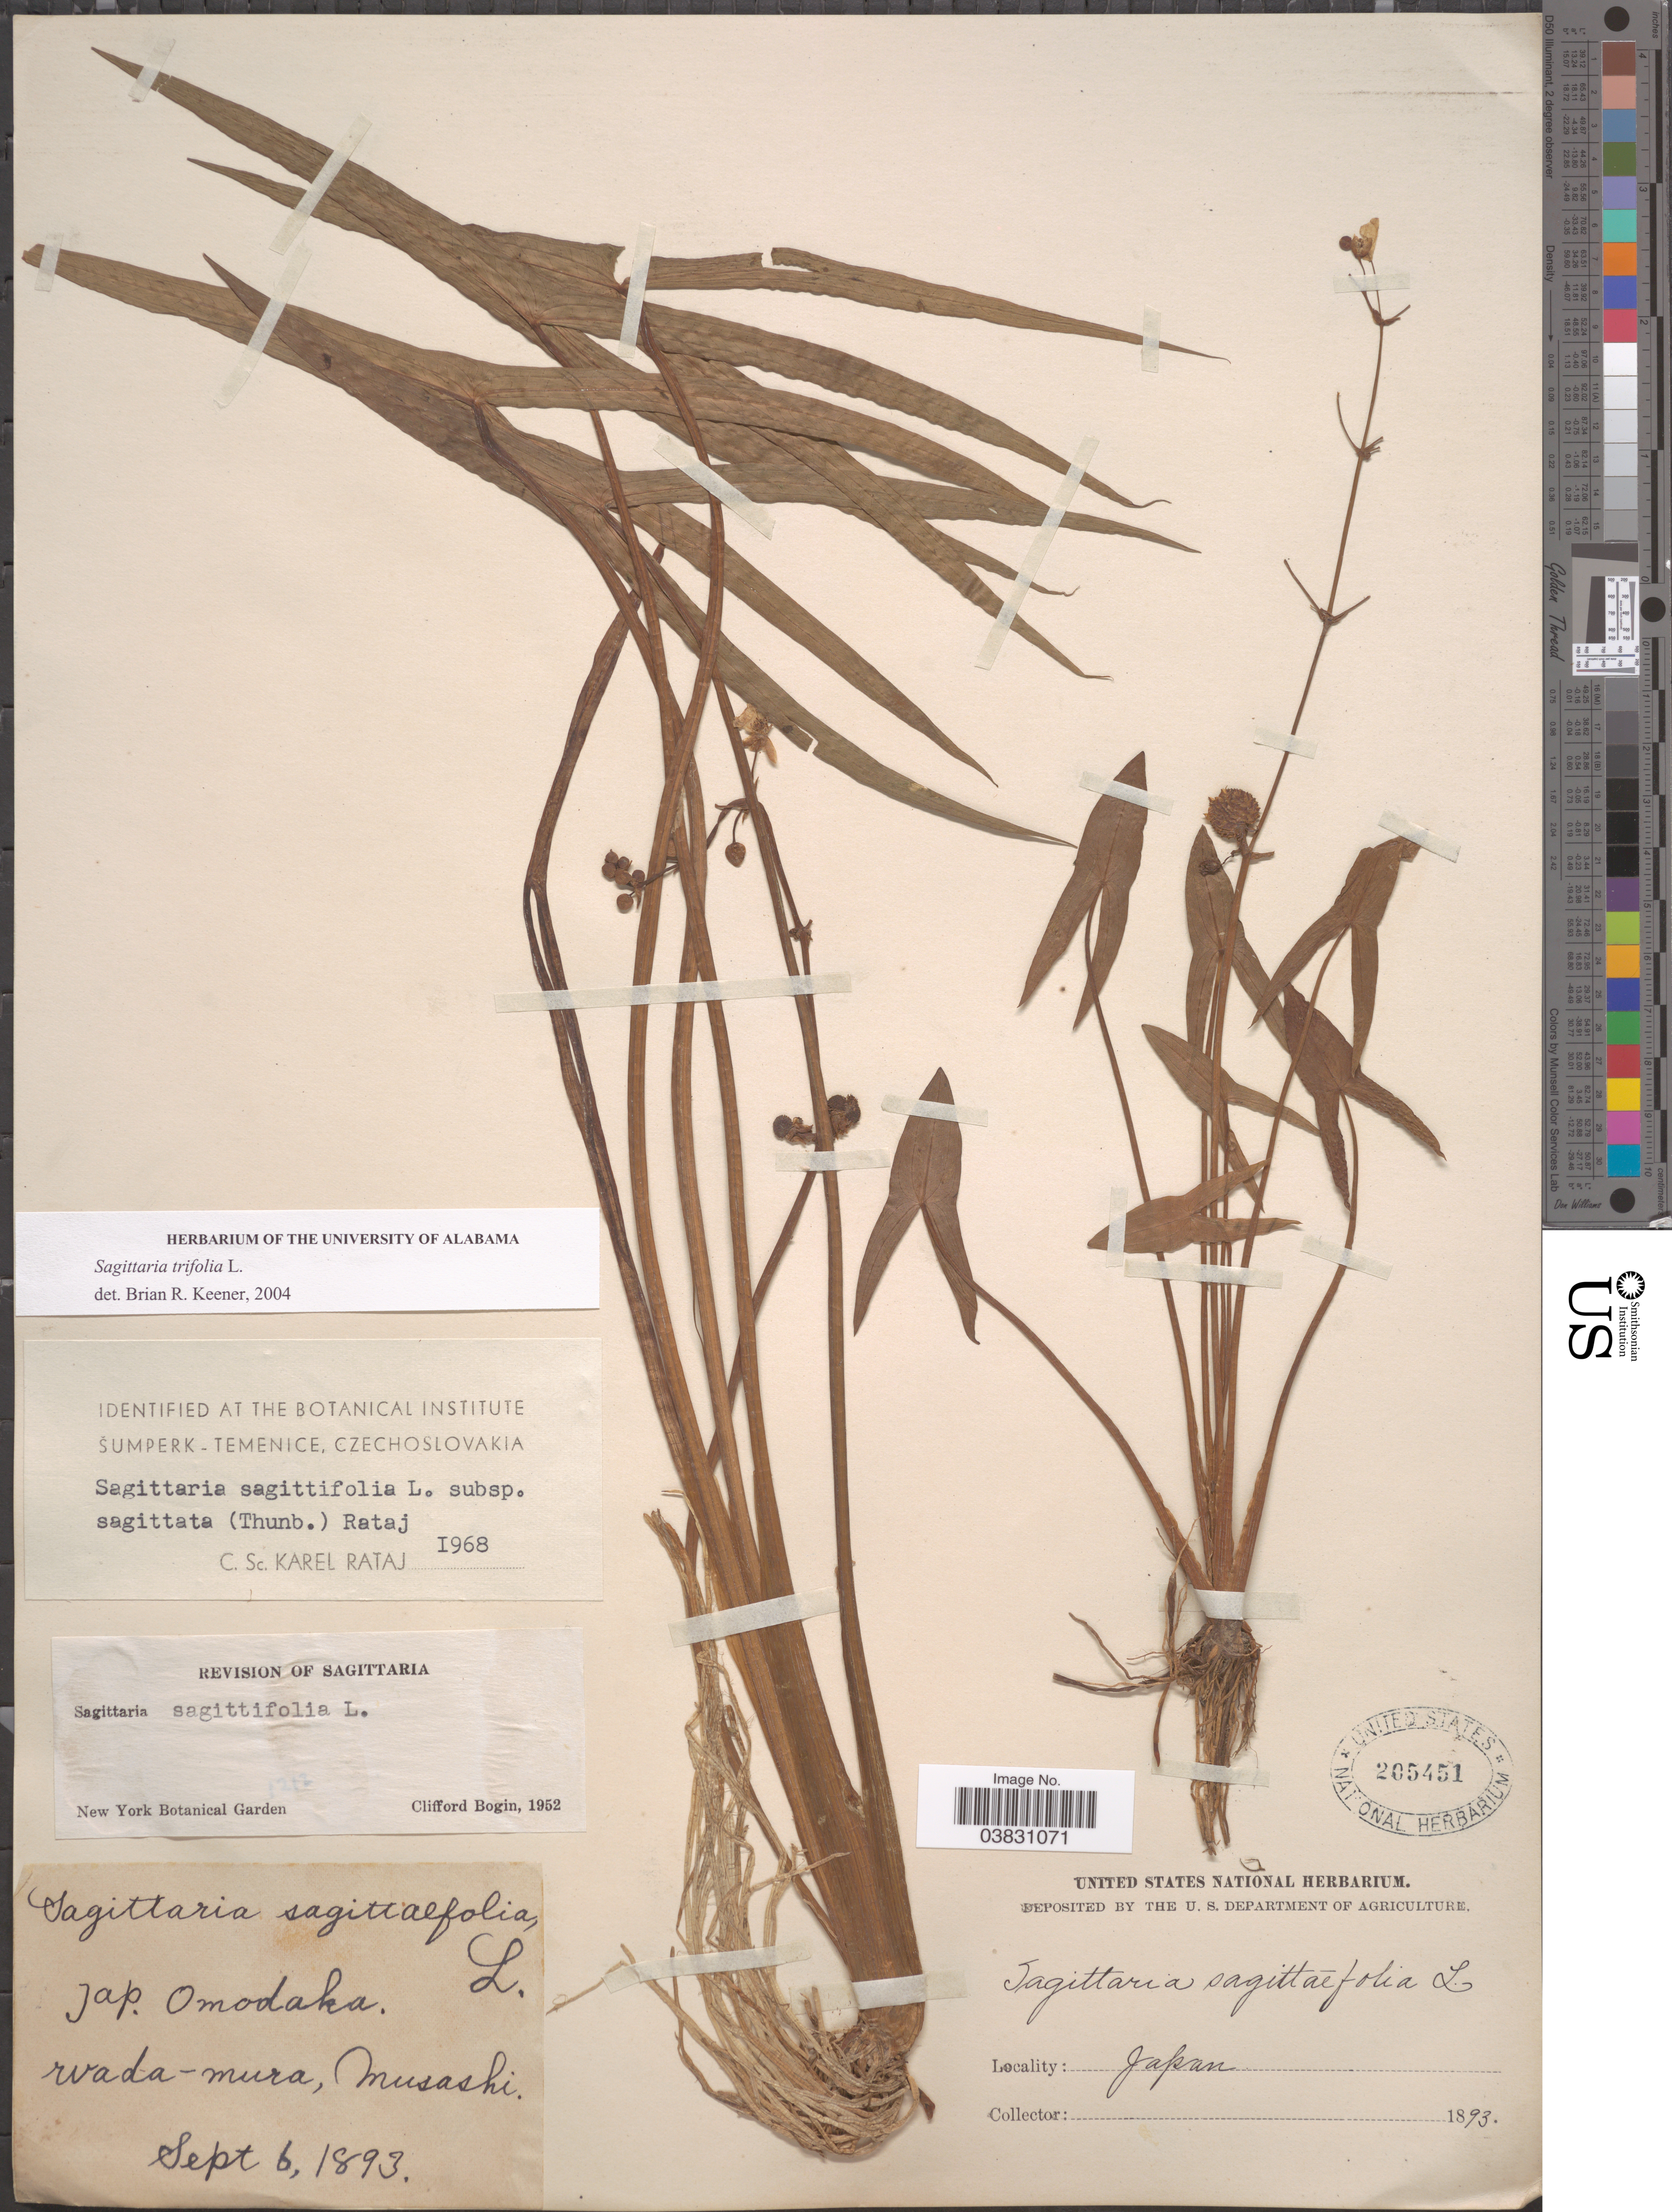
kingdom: Plantae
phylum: Tracheophyta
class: Liliopsida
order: Alismatales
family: Alismataceae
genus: Sagittaria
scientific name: Sagittaria trifolia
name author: L.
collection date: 1893-09-06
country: Japan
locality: Wada-mura, Musashi.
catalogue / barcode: US 205451